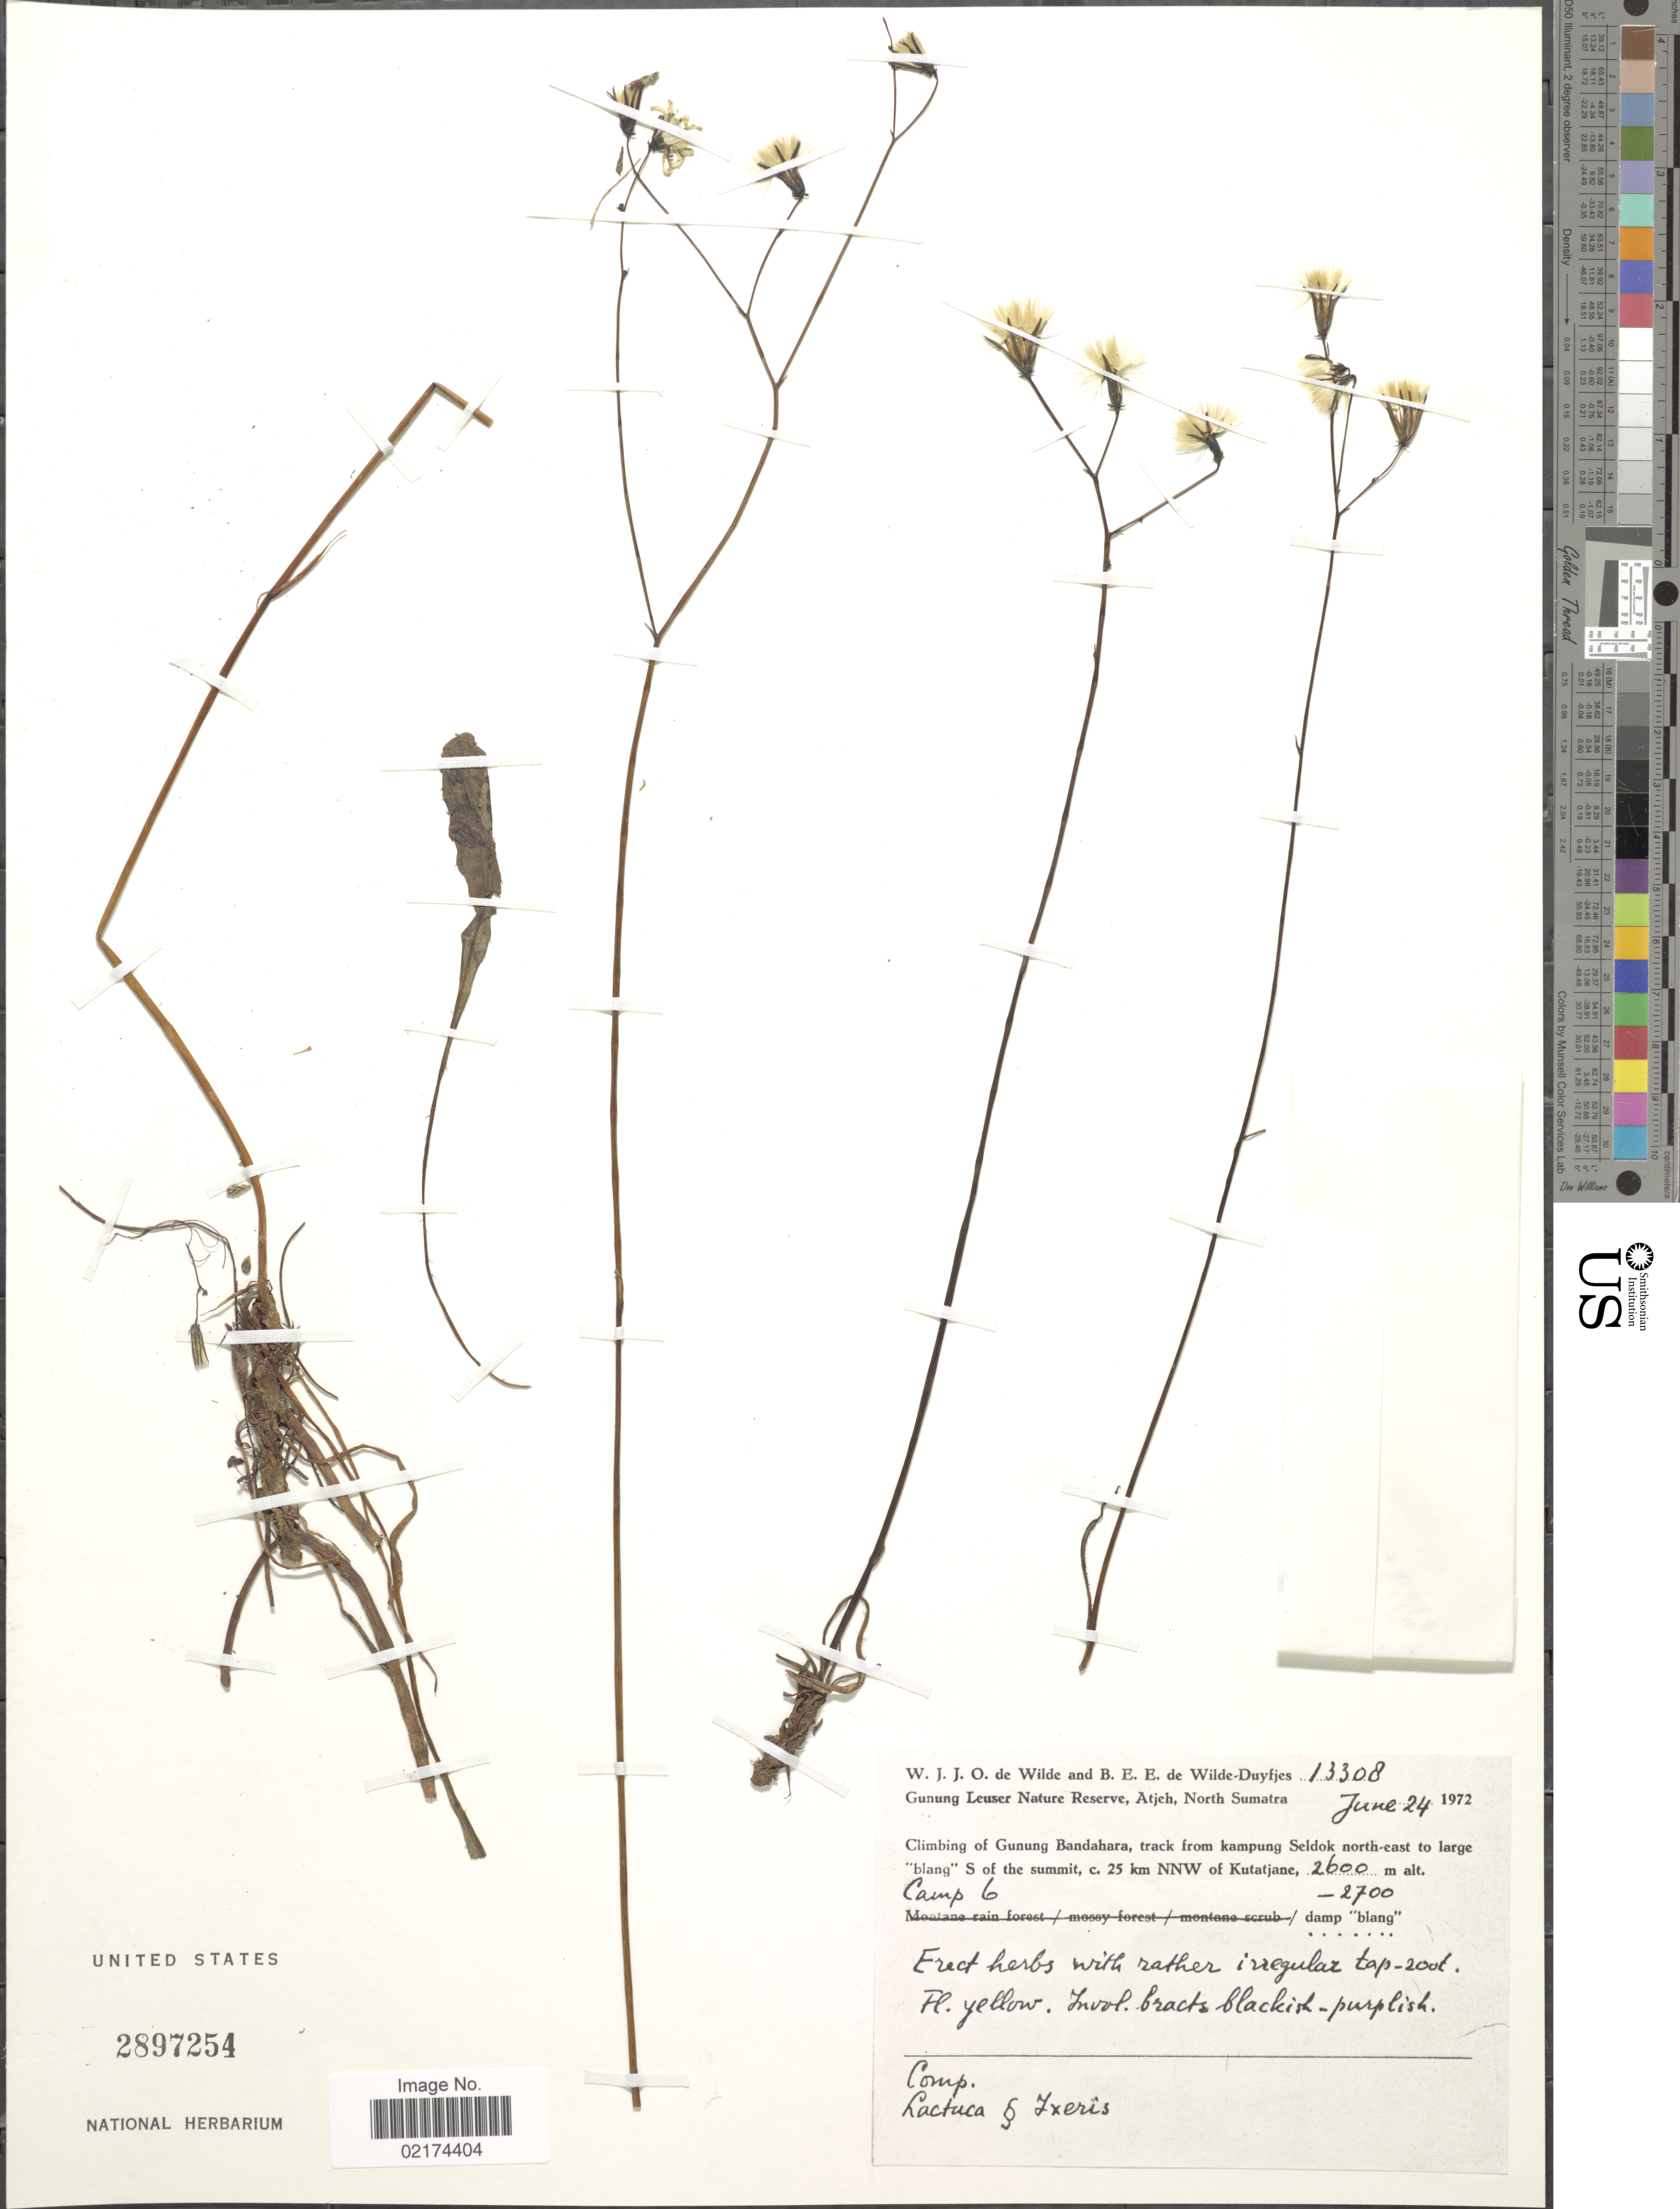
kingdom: Plantae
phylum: Tracheophyta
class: Magnoliopsida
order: Asterales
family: Asteraceae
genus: Lactuca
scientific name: Lactuca sp.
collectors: W. J. de Wilde & B. E. de Wilde-Duyfjes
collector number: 13308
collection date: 1972-06-24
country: Indonesia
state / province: Sumatra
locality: Gunung Leuser Nature Reserve, Atjeh, North Sumatra, Climbing of Gunung Bandahara, track from kampung Seldok north-east to large blang S of the summit, c. 25 km NNW of Kutatjane, Camp 6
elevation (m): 2600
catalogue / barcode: US 2897254